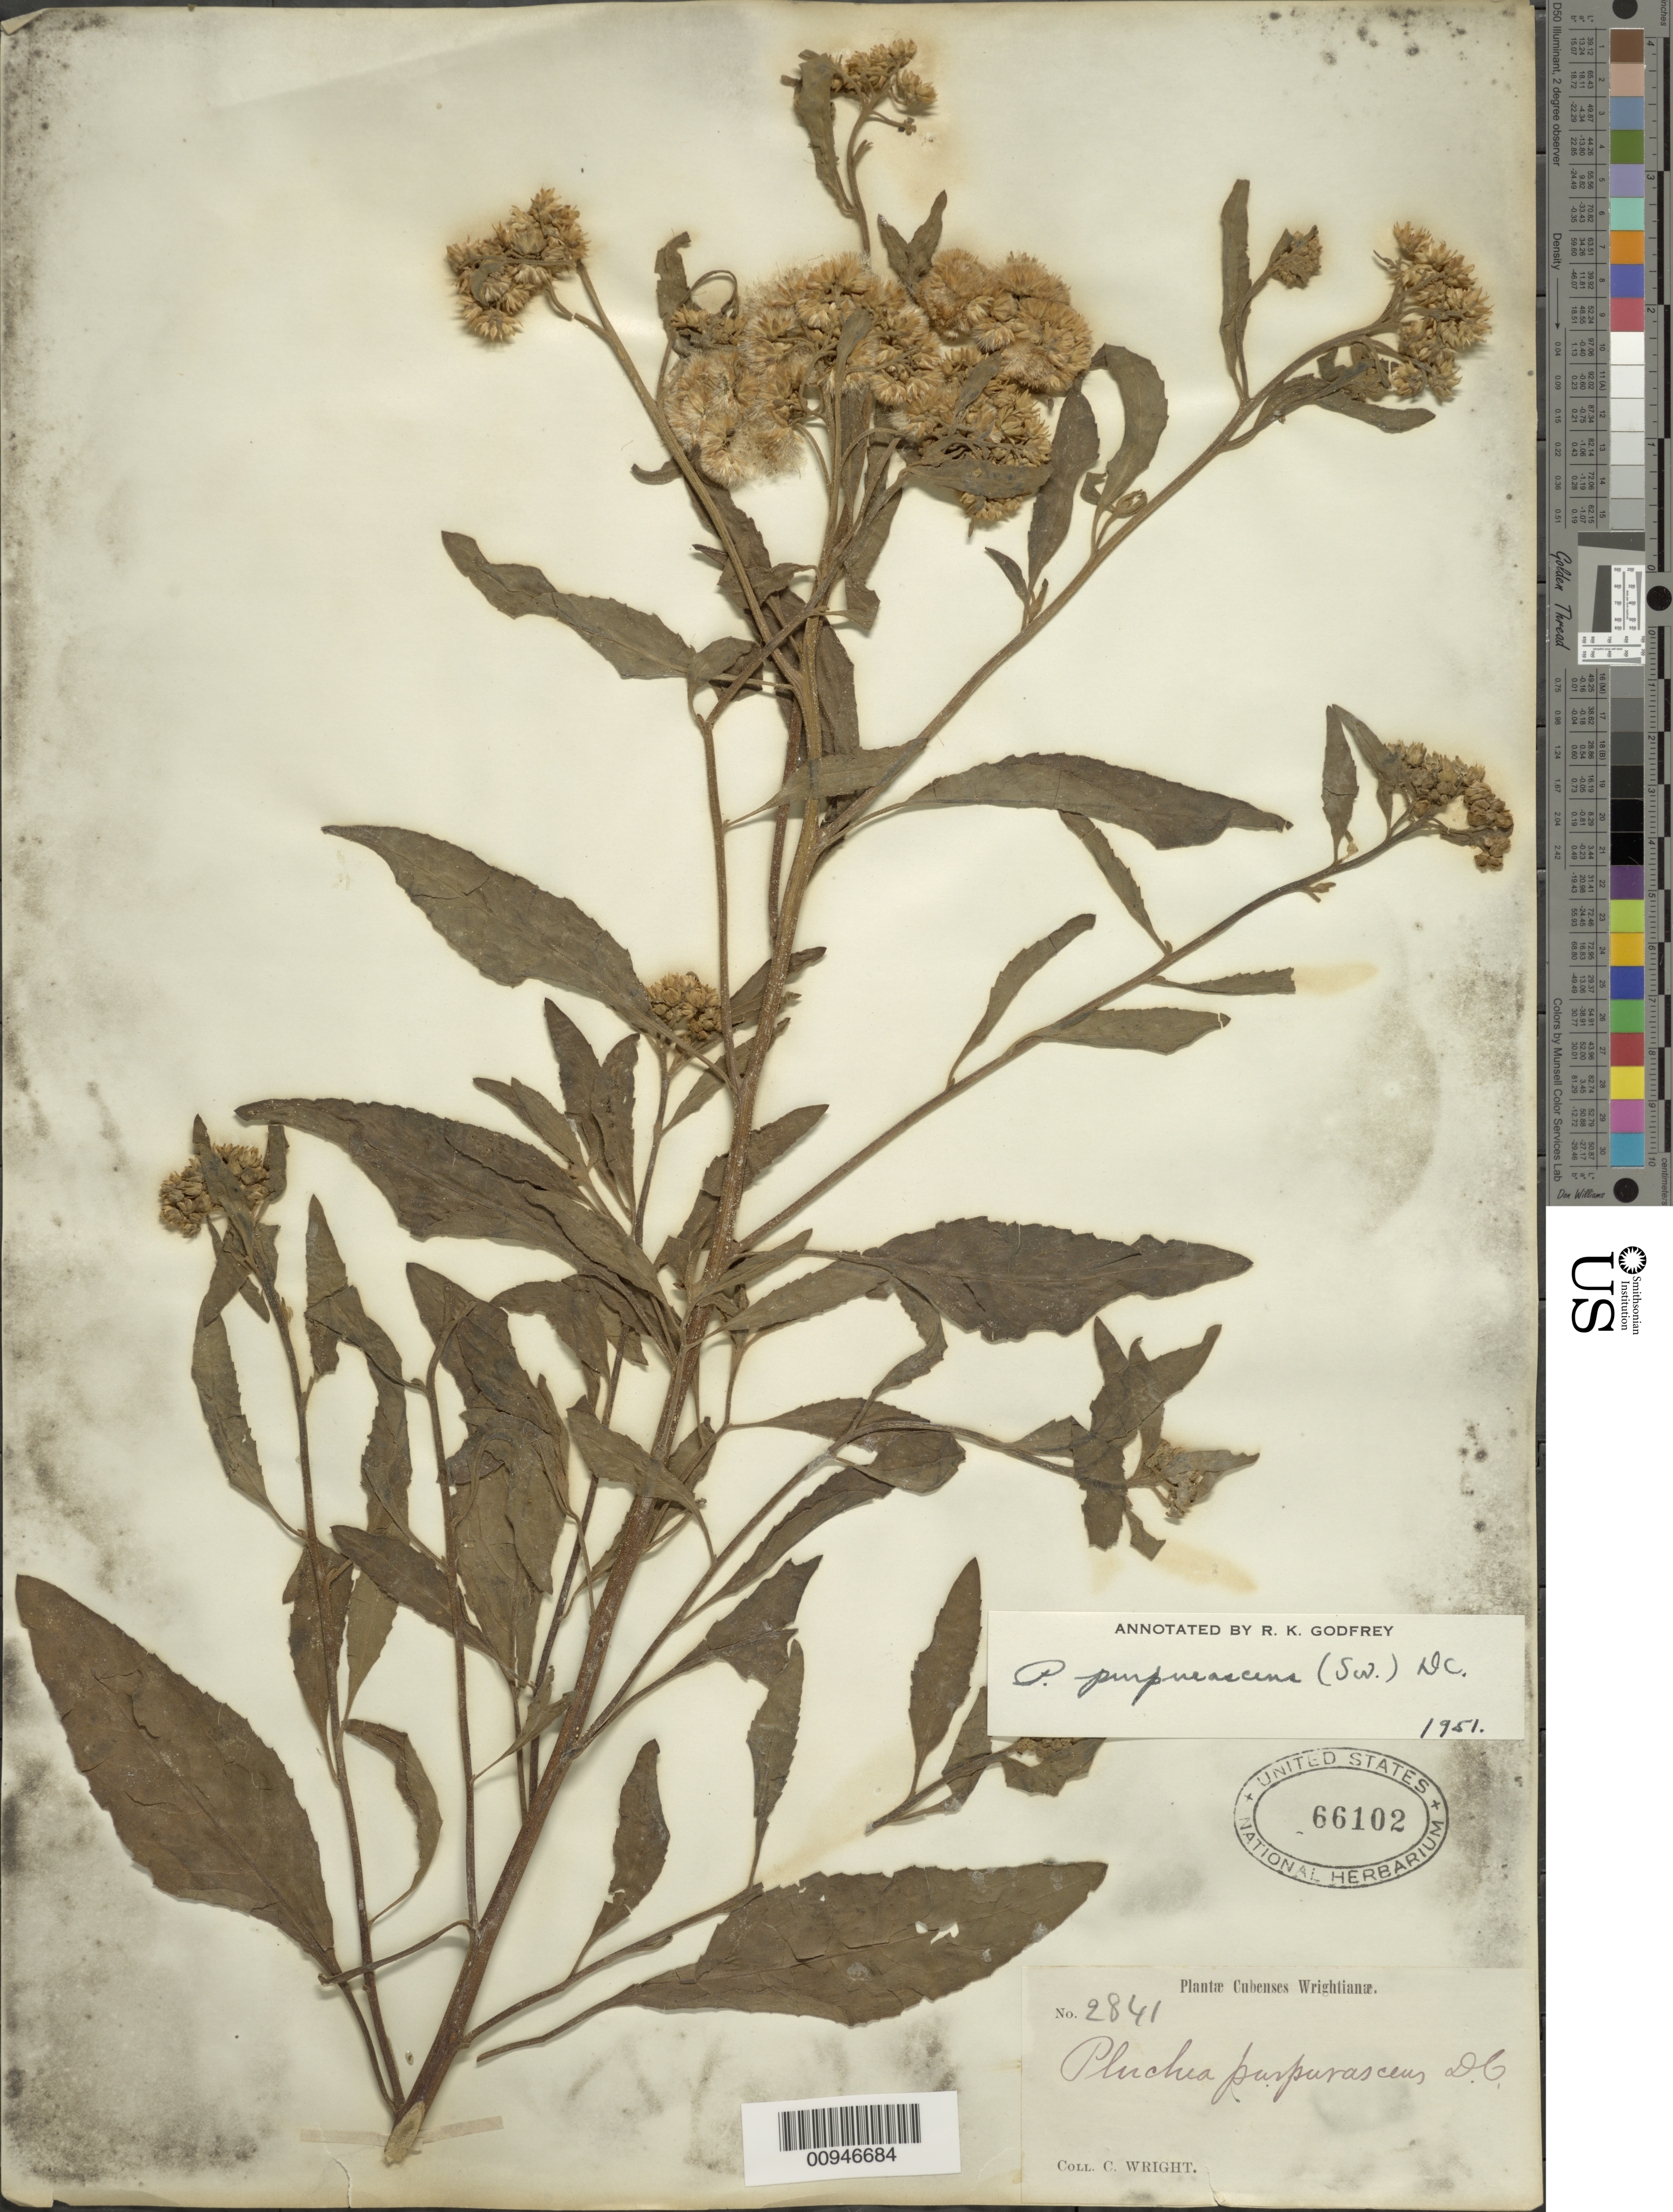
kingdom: Plantae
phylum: Tracheophyta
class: Magnoliopsida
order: Asterales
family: Asteraceae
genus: Pluchea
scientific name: Pluchea odorata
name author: (L.) Cass.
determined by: Godfrey, R. K.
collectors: C. Wright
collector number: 2841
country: Cuba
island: Cuba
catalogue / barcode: US 66102